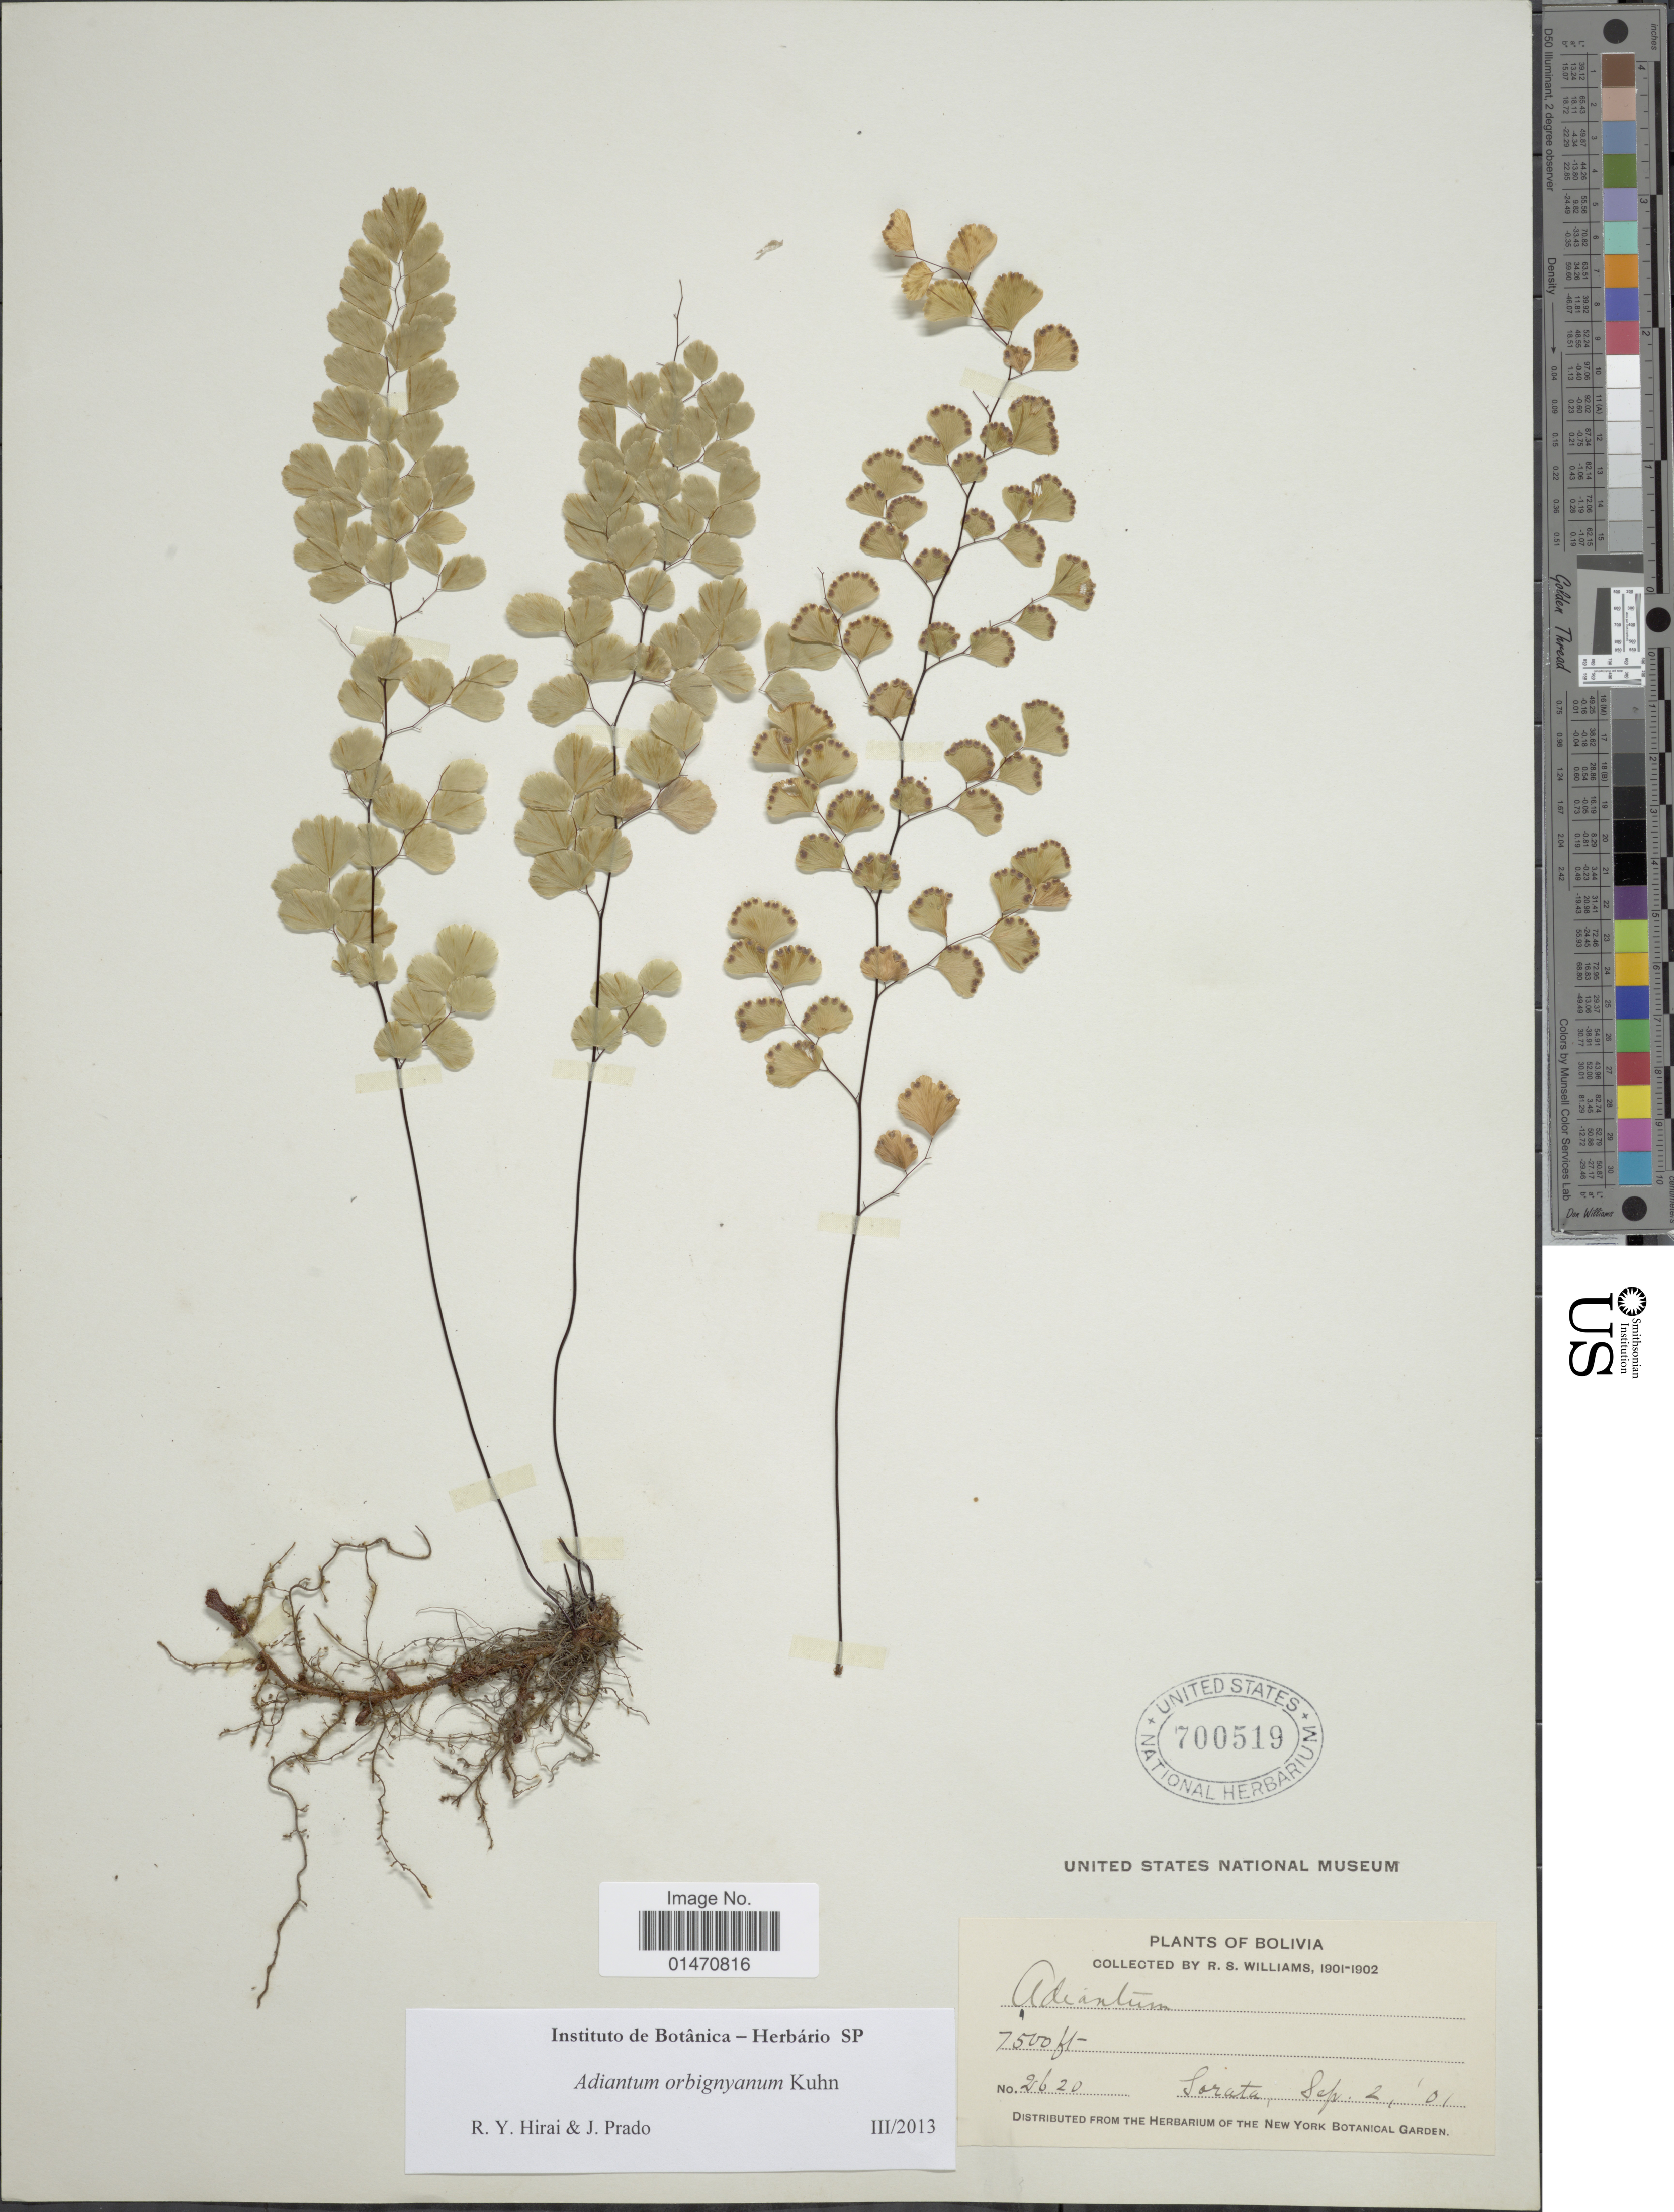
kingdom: Plantae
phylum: Tracheophyta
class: Polypodiopsida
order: Polypodiales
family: Pteridaceae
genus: Adiantum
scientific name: Adiantum orbignyanum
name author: Kuhn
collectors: R. S. Williams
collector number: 2620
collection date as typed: Sep. 2, '01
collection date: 1901-09-02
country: Bolivia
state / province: La Páz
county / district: Larecaja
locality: Sorata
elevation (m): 2286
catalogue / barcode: US 700519